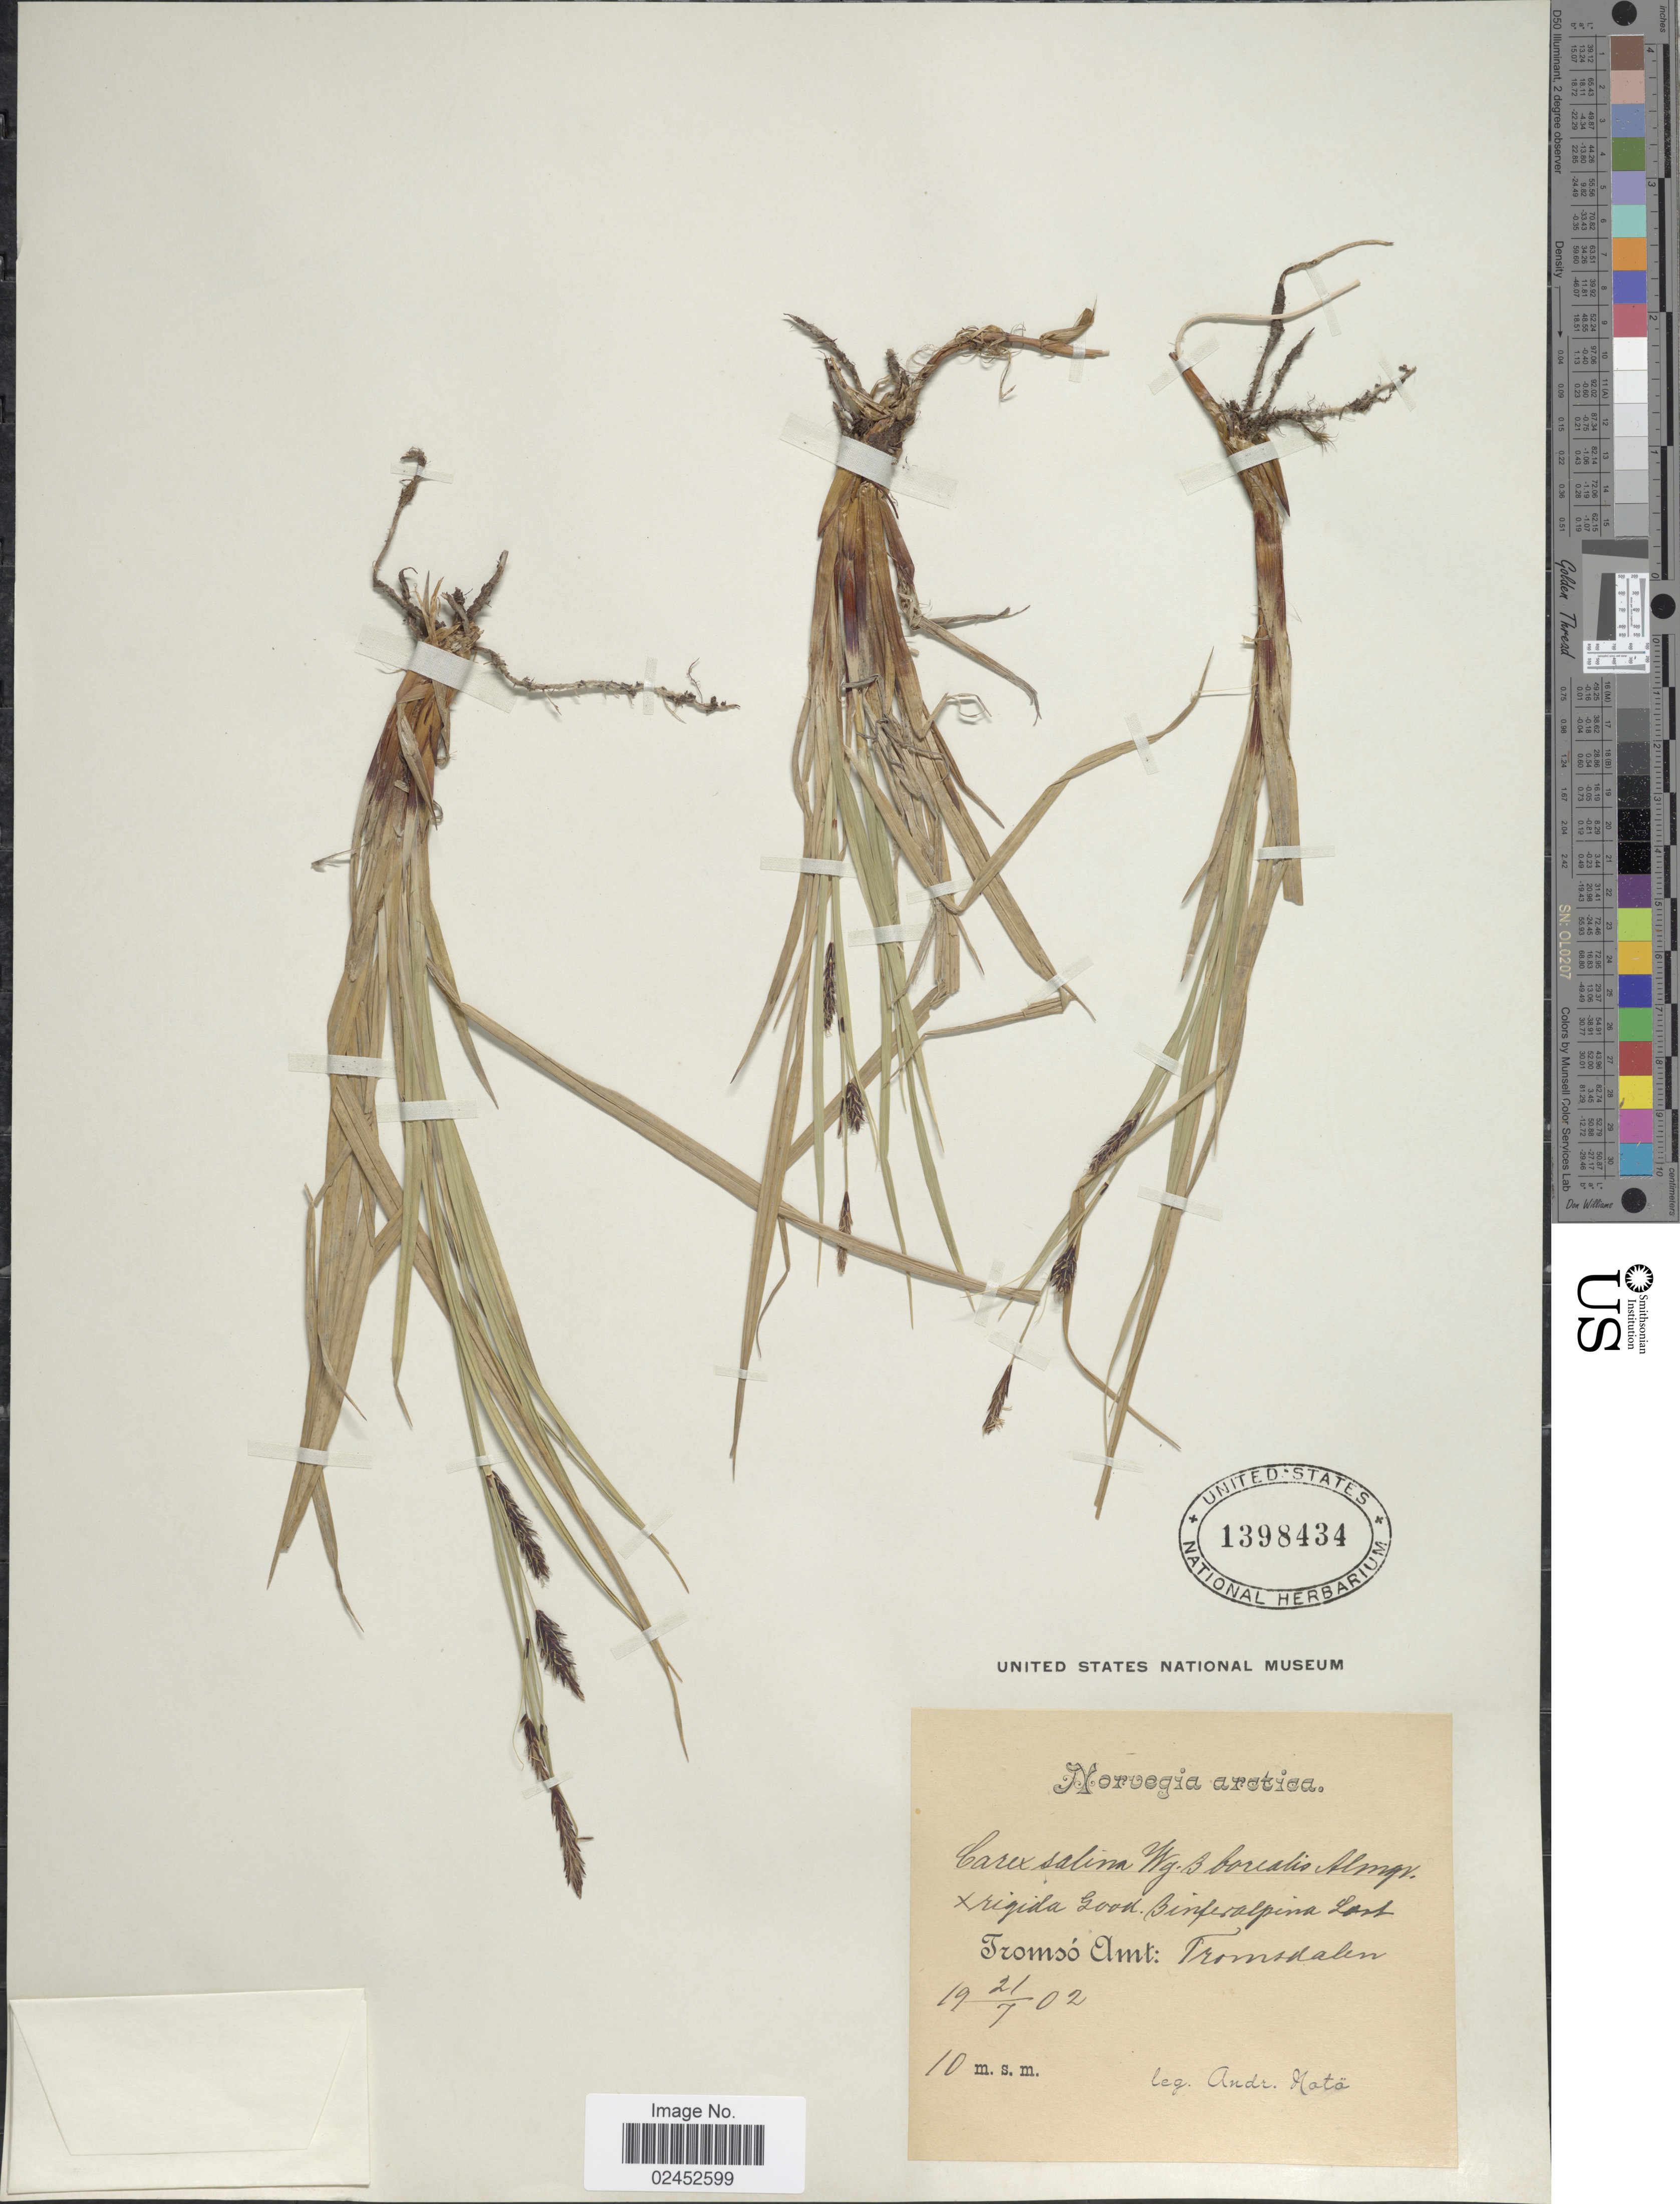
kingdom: Plantae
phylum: Tracheophyta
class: Liliopsida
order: Poales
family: Cyperaceae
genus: Carex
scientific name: Carex salina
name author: Wahlenb.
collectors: A. Noto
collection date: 1902-07-21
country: Norway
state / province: Troms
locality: Tromso Amt: Tromsdalen.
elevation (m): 10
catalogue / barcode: US 1398434